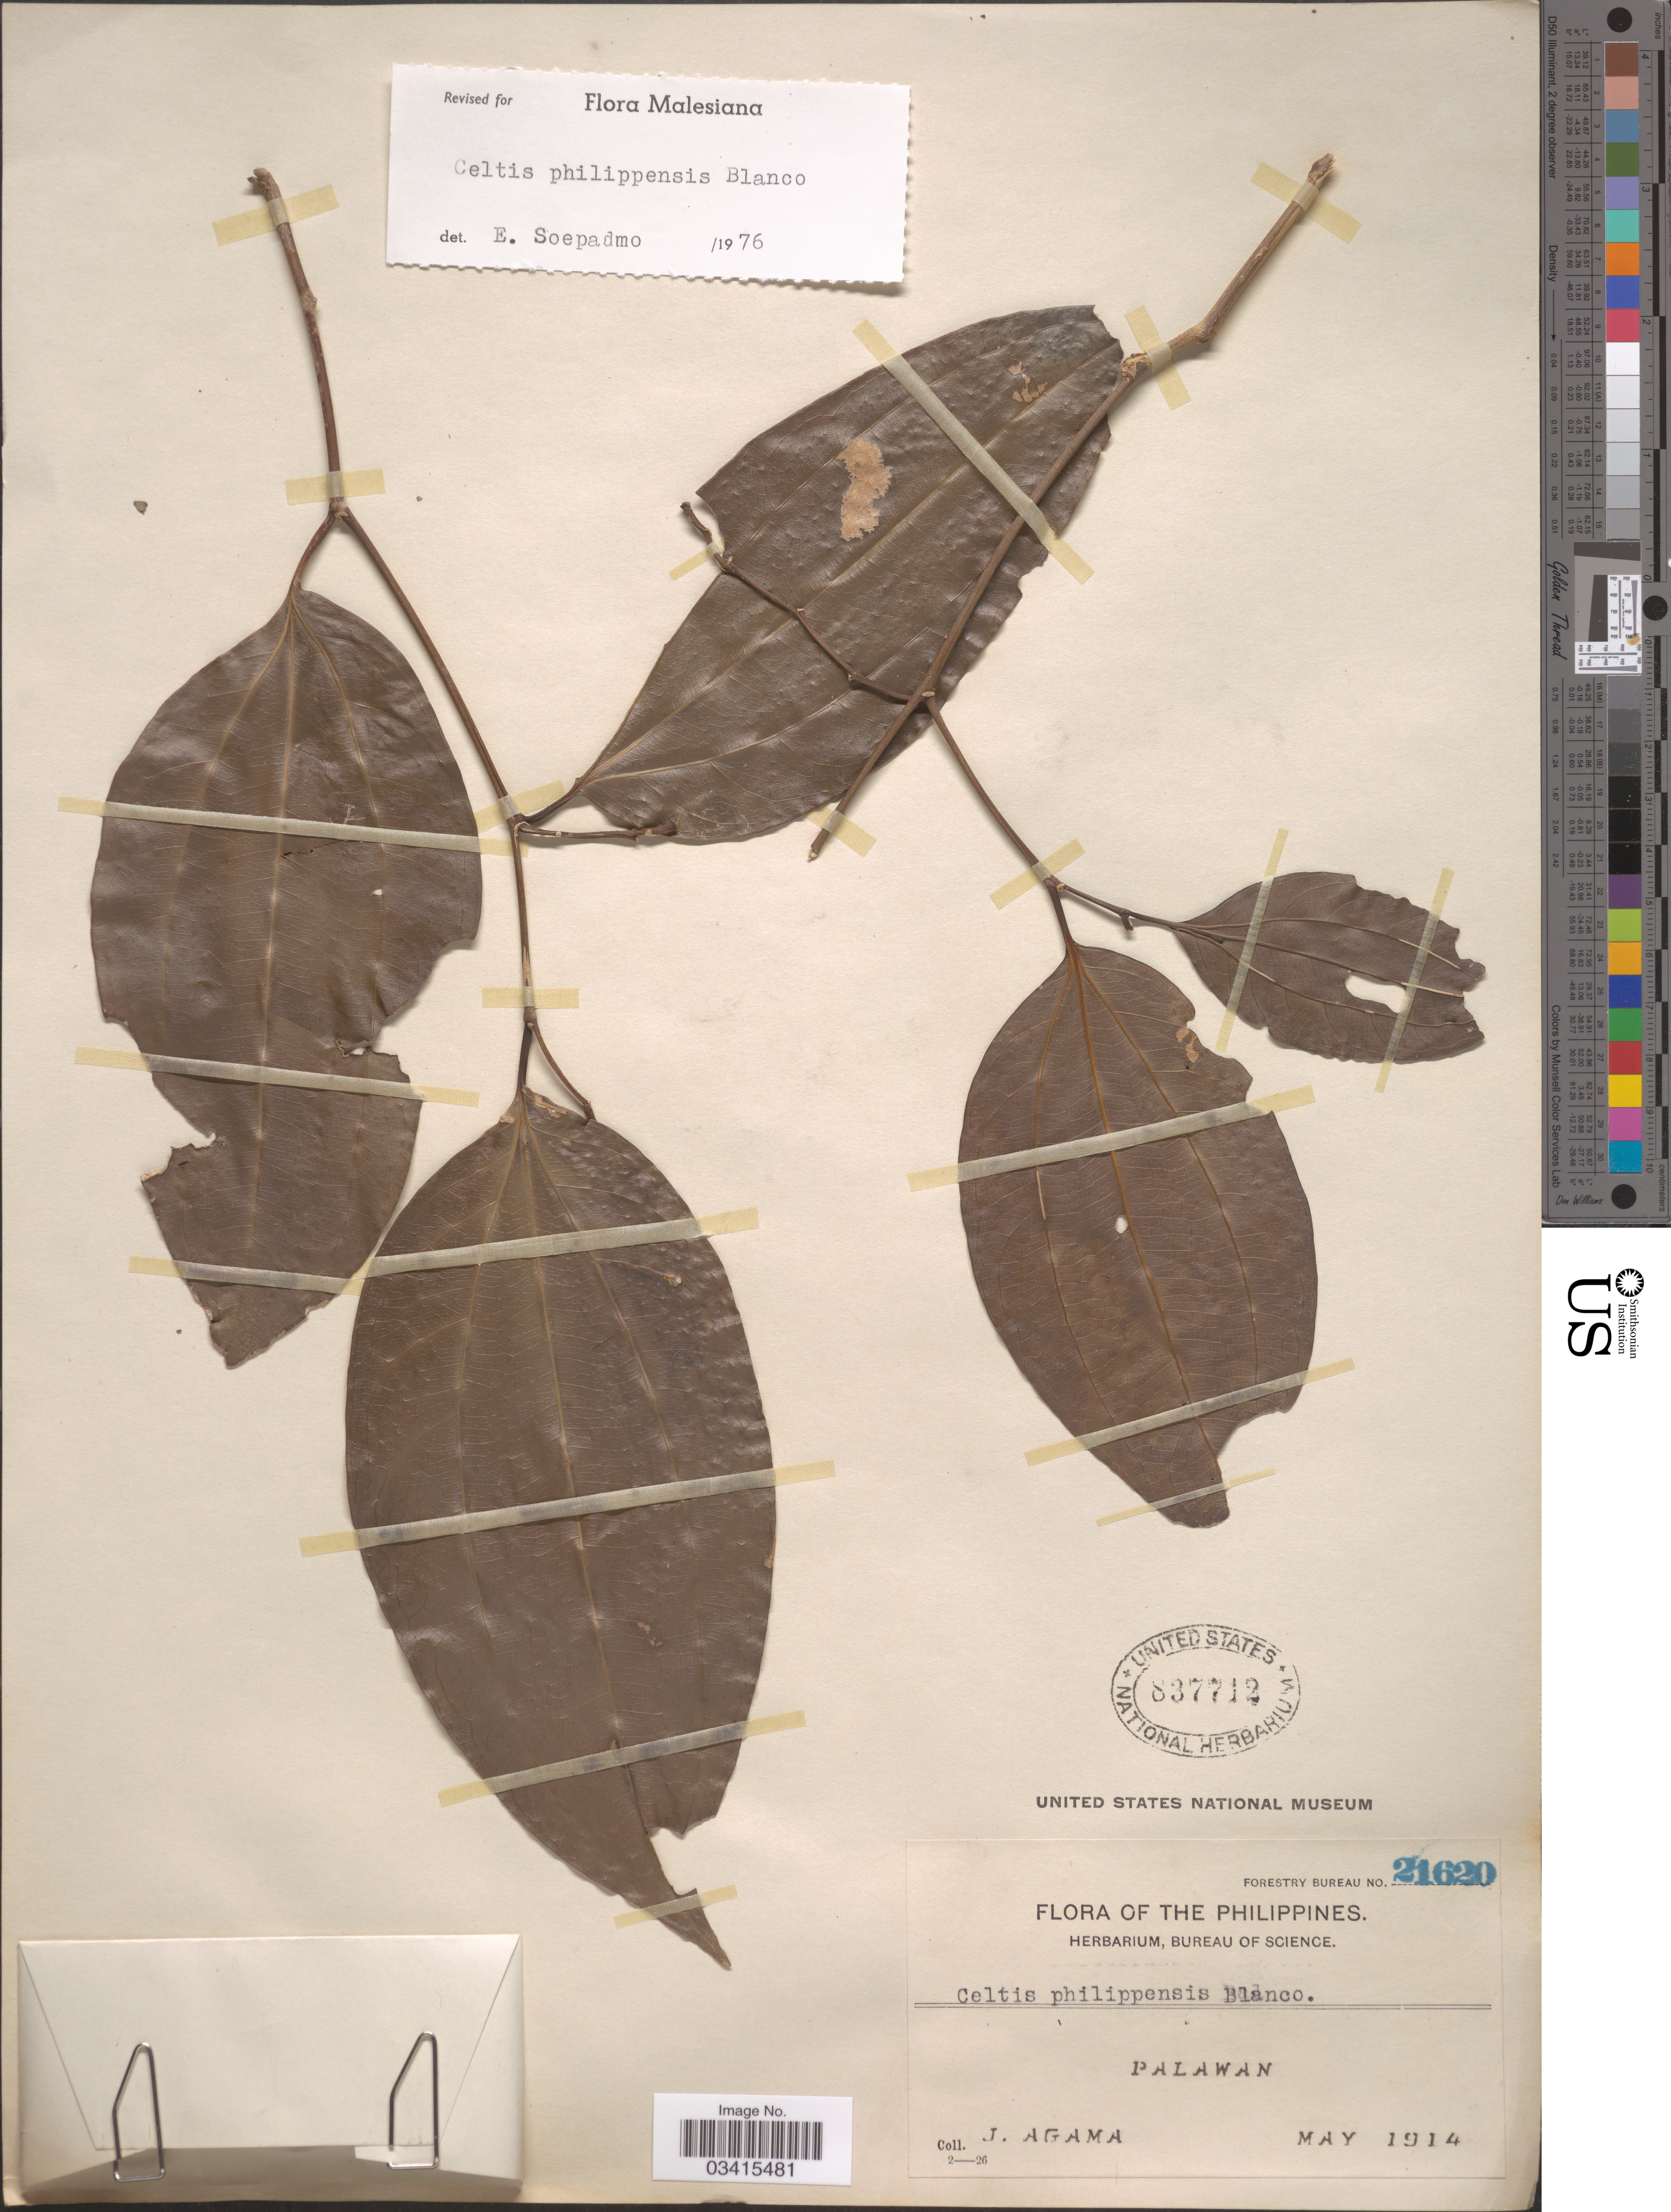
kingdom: Plantae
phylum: Tracheophyta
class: Magnoliopsida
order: Rosales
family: Cannabaceae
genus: Celtis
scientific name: Celtis philippensis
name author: Blanco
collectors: J. Agama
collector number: Forestry Bureau 21620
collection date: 1914-05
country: Philippines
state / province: Mimaropa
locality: Palawan.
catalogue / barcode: US 837712